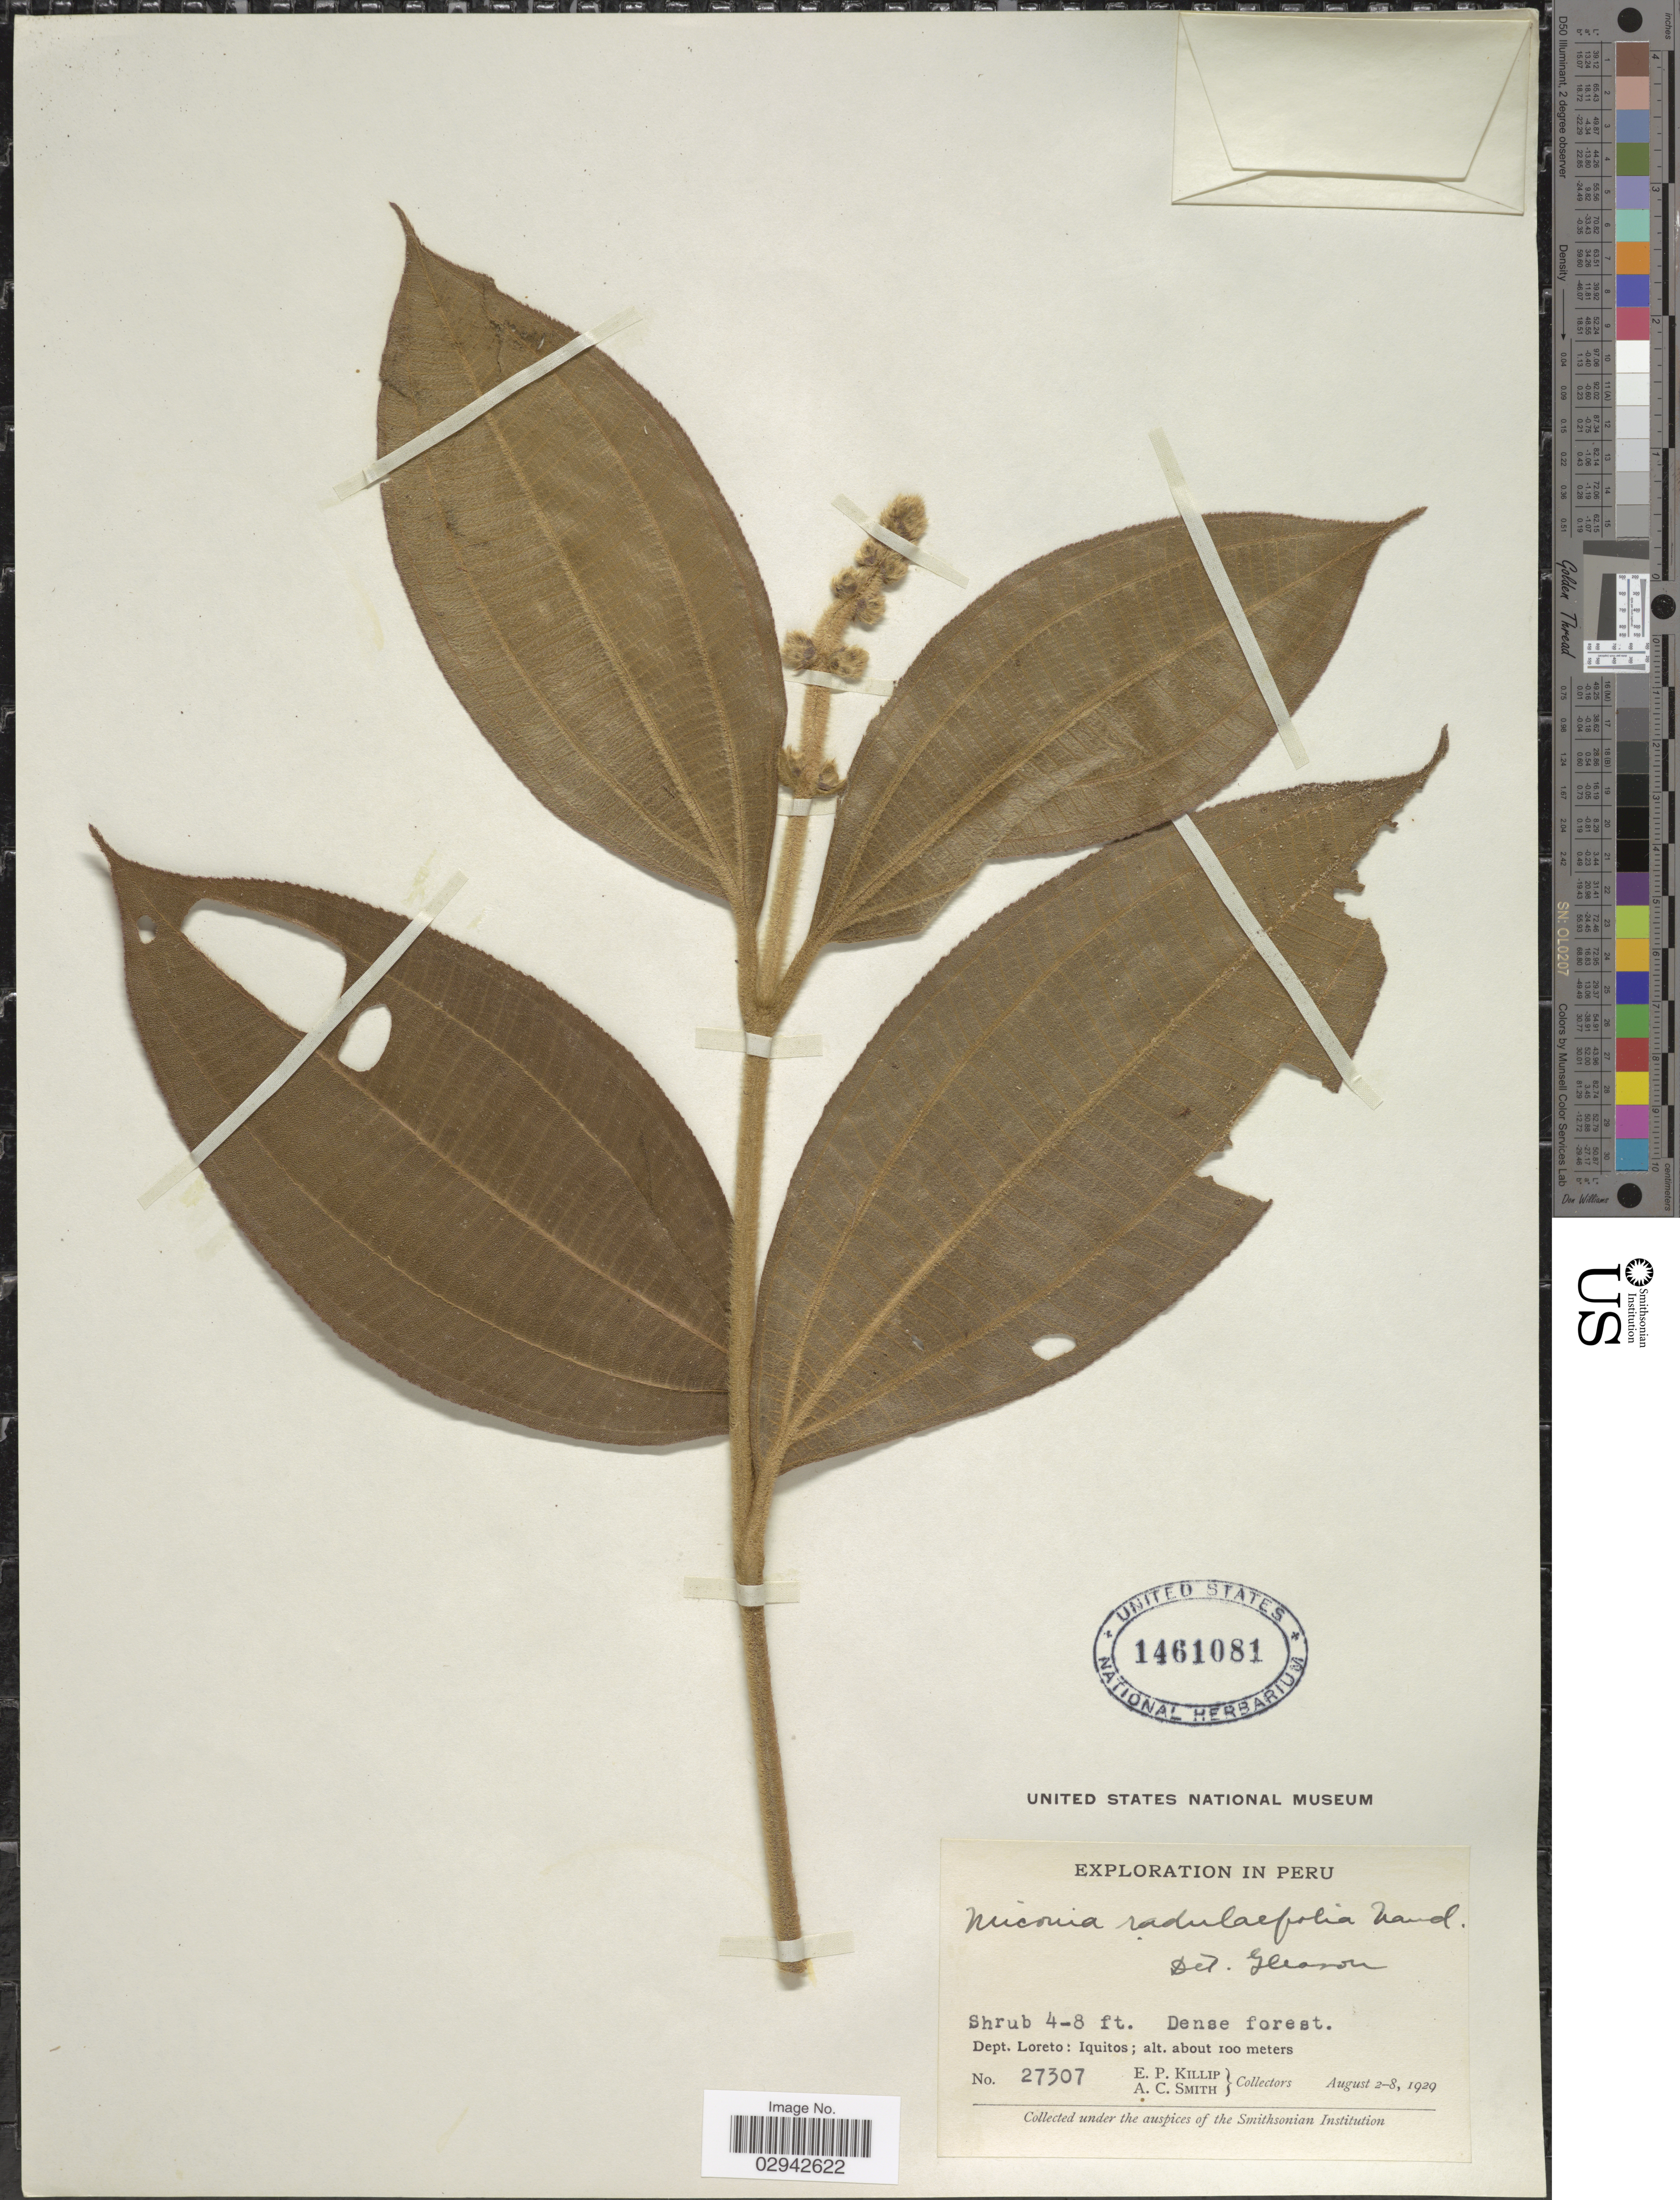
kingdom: Plantae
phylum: Tracheophyta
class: Magnoliopsida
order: Myrtales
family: Melastomataceae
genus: Miconia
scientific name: Miconia radulifolia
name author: (Benth.) Naudin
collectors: E. P. Killip & A. C. Smith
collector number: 27307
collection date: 1929-08-02/1929-08-08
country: Peru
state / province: Loreto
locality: Dept. Loreto: Iquitos.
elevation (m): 100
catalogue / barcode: US 1461081